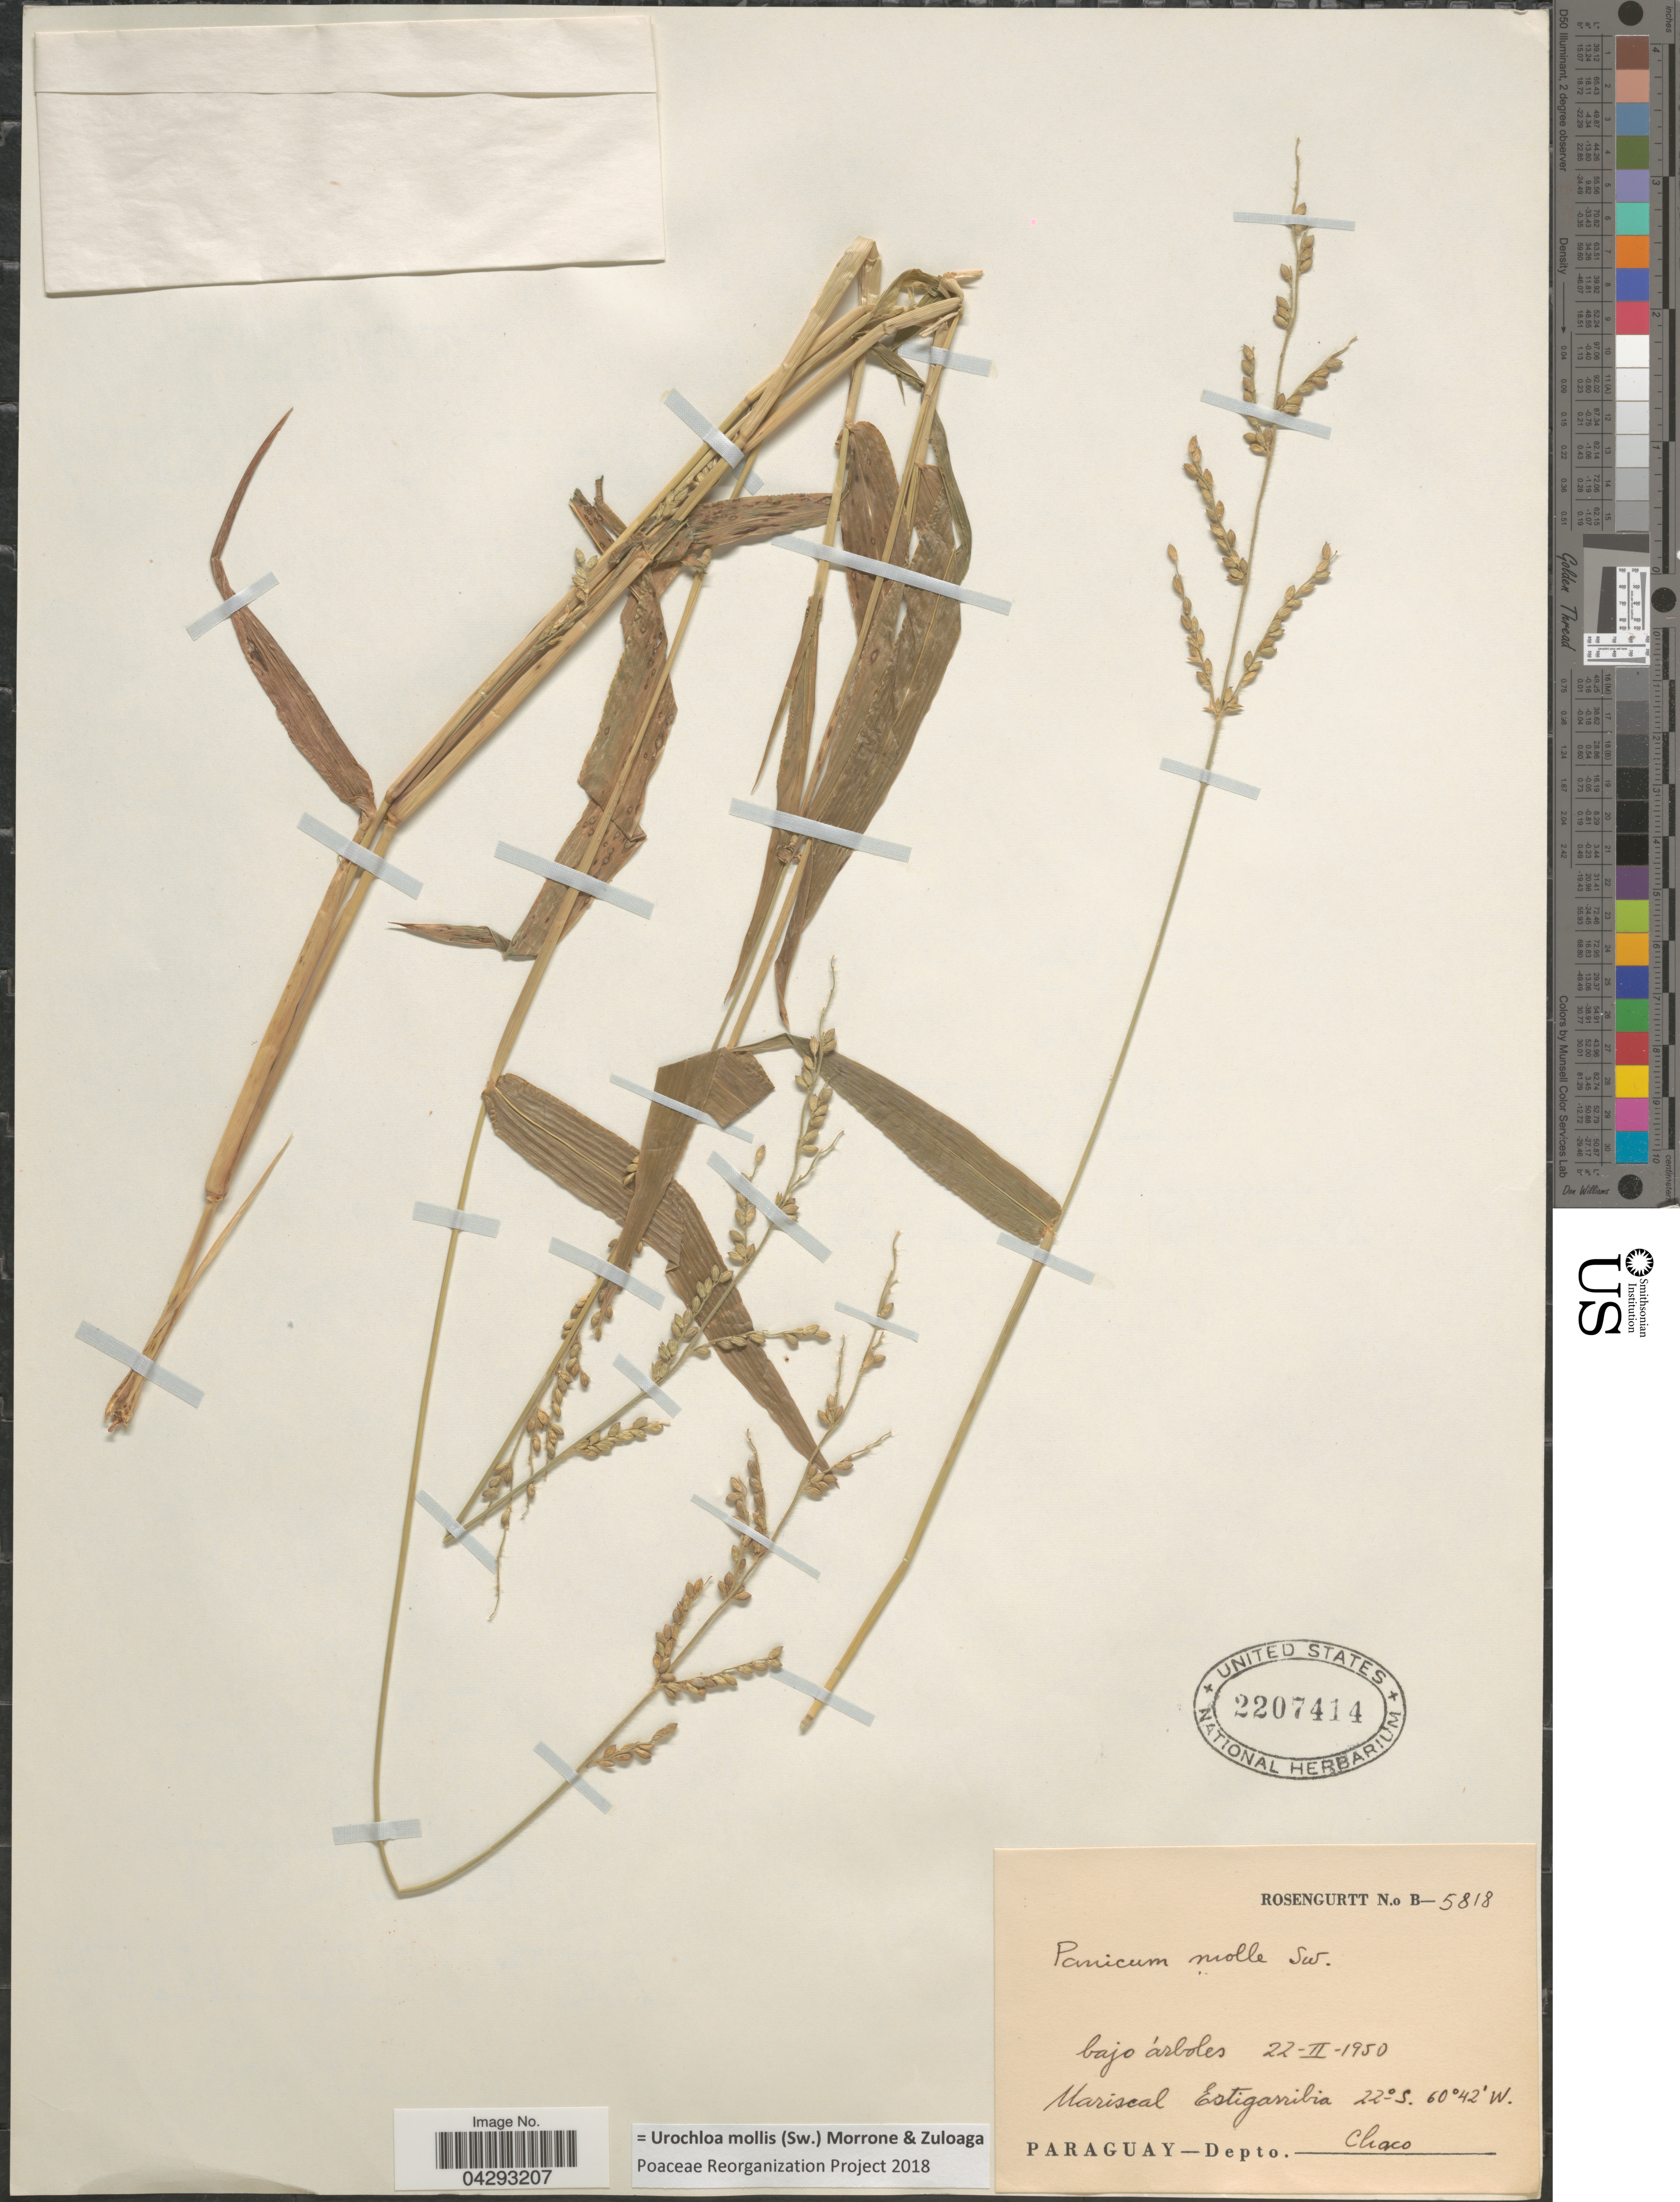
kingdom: Plantae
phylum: Tracheophyta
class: Liliopsida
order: Poales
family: Poaceae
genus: Urochloa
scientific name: Urochloa mollis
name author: (Sw.) Morrone & Zuloaga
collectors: Rosengurtt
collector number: B-5818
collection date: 1950-02-22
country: Paraguay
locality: Mariscal Estigarribia. Depto. Chaco.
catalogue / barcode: US 2207414